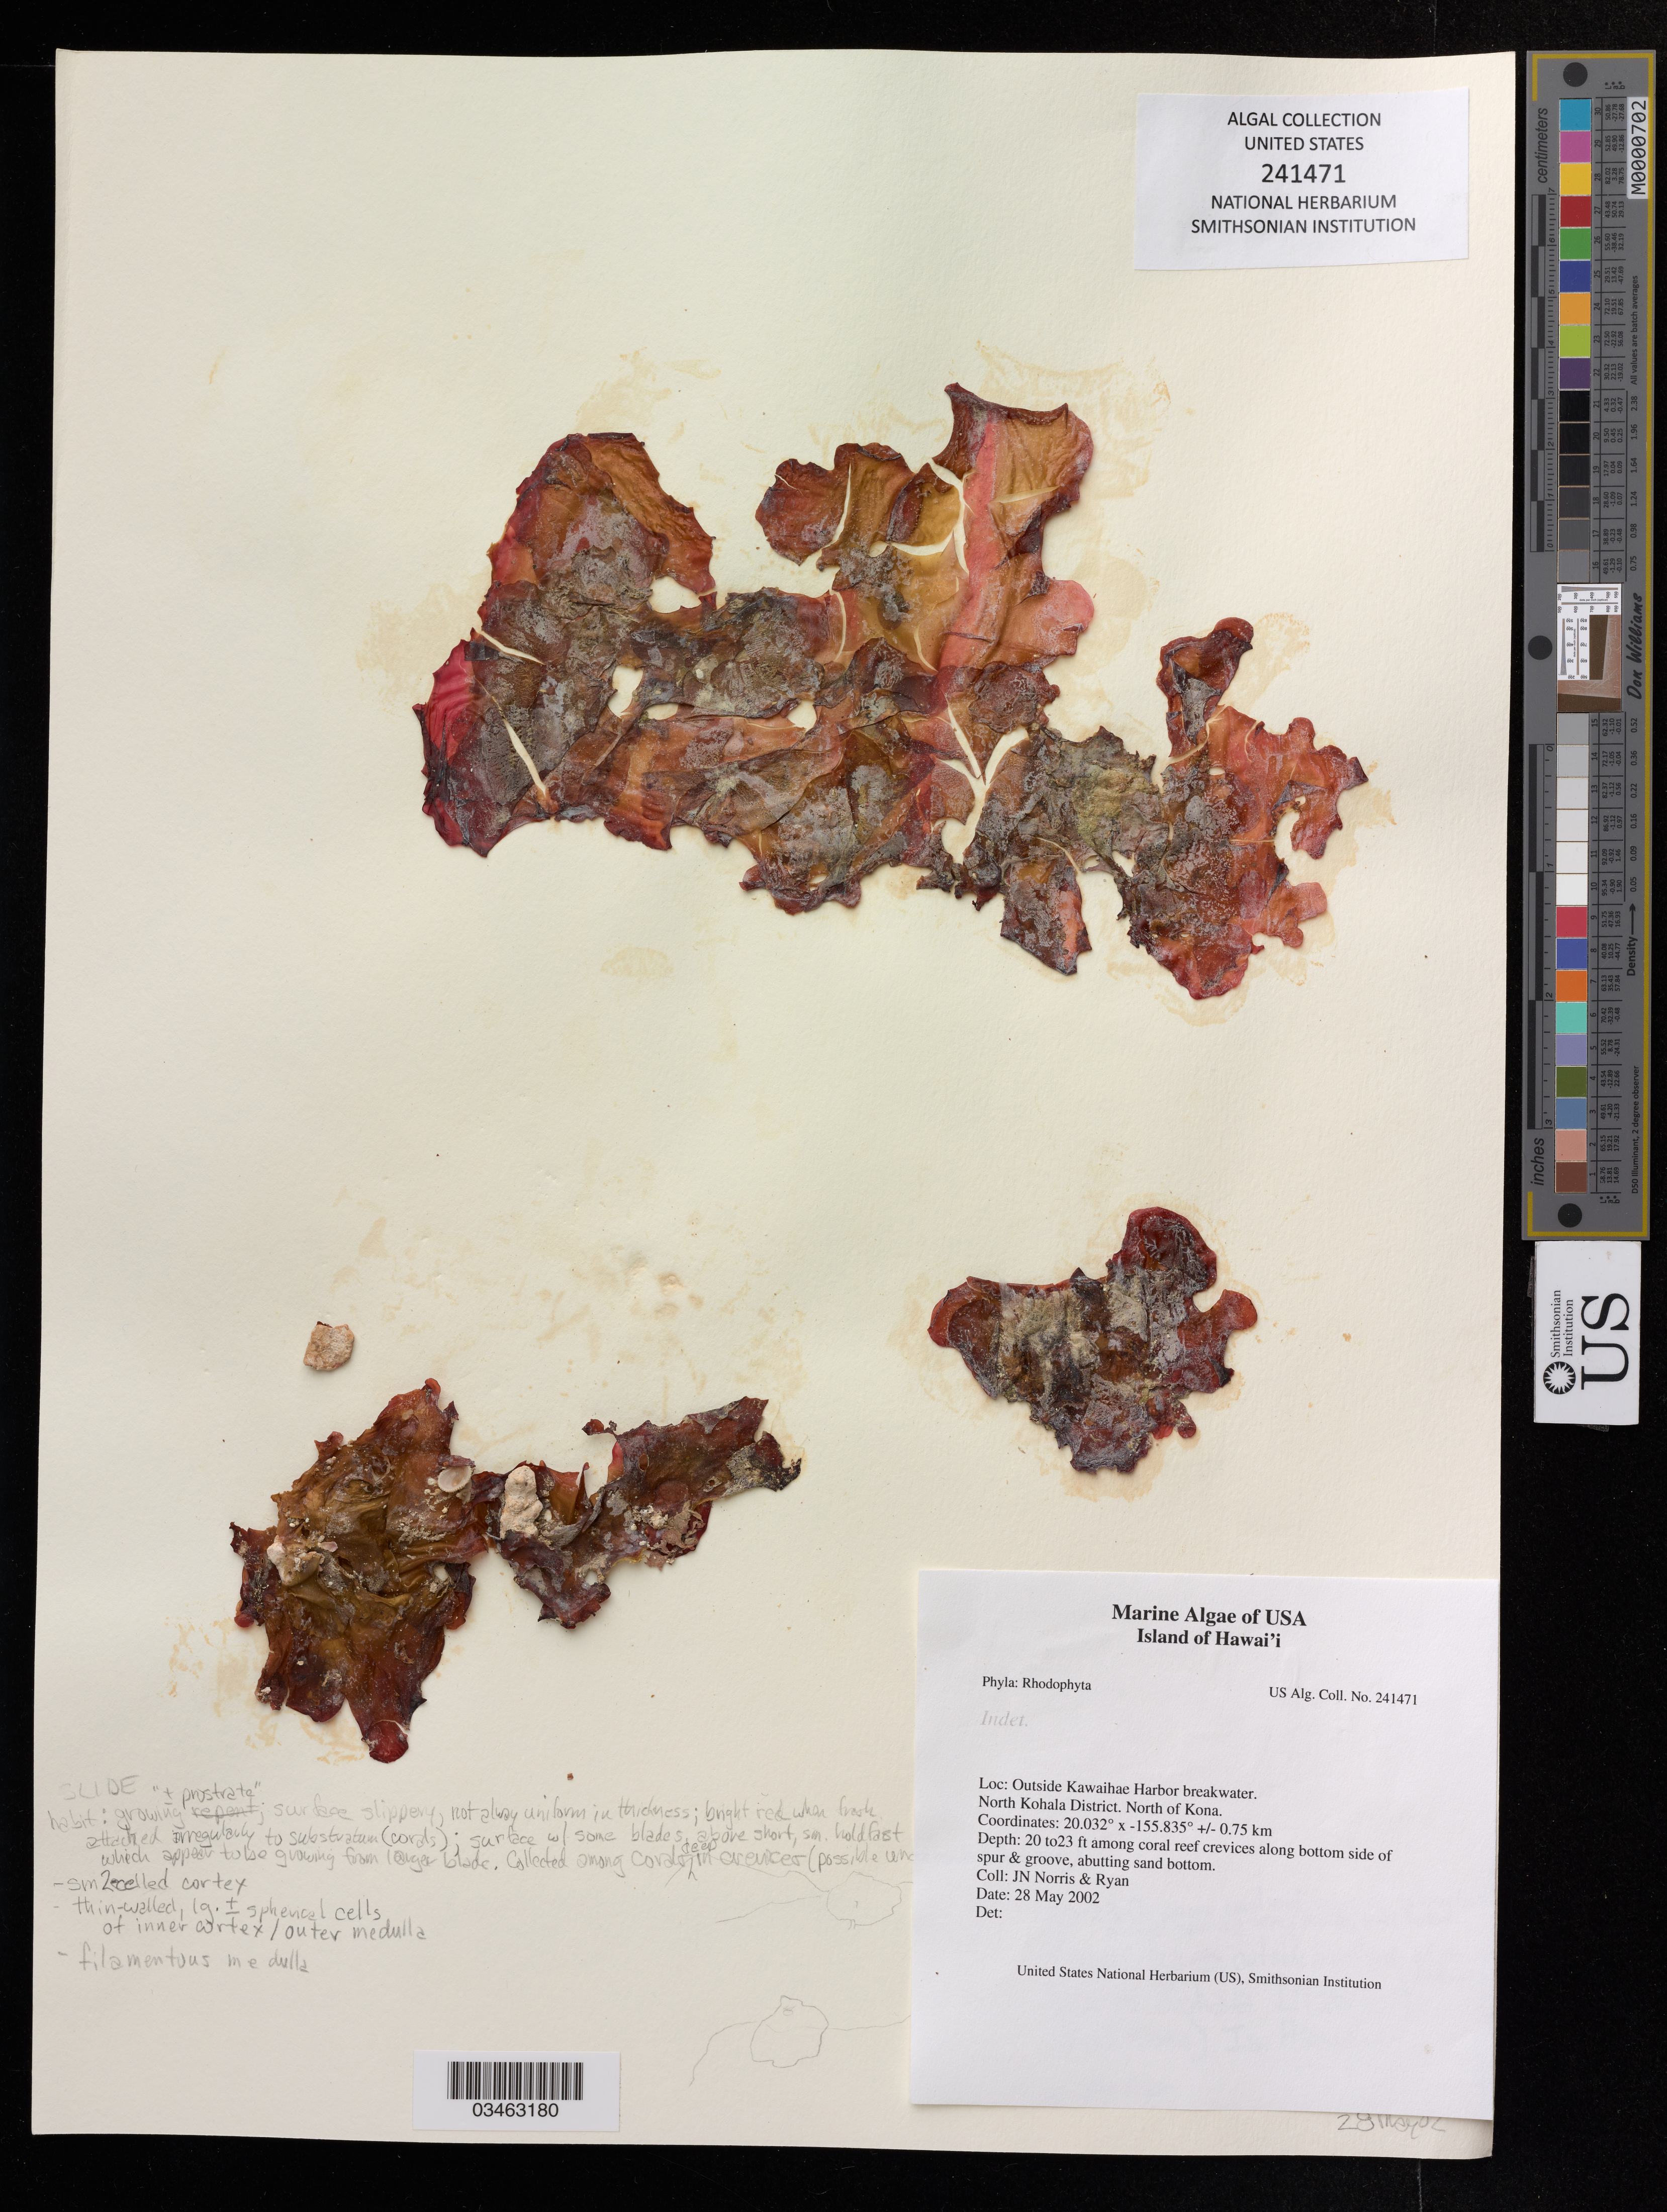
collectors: J. N. Norris & Ryan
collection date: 2002-05-28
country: United States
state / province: Hawaii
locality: Outside Kawaihae Harbor break water. North Kohala District. North of Kona.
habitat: Among coral reef crevices along bottom side of spur and groove, abutting sand bottom.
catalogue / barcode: US 241471